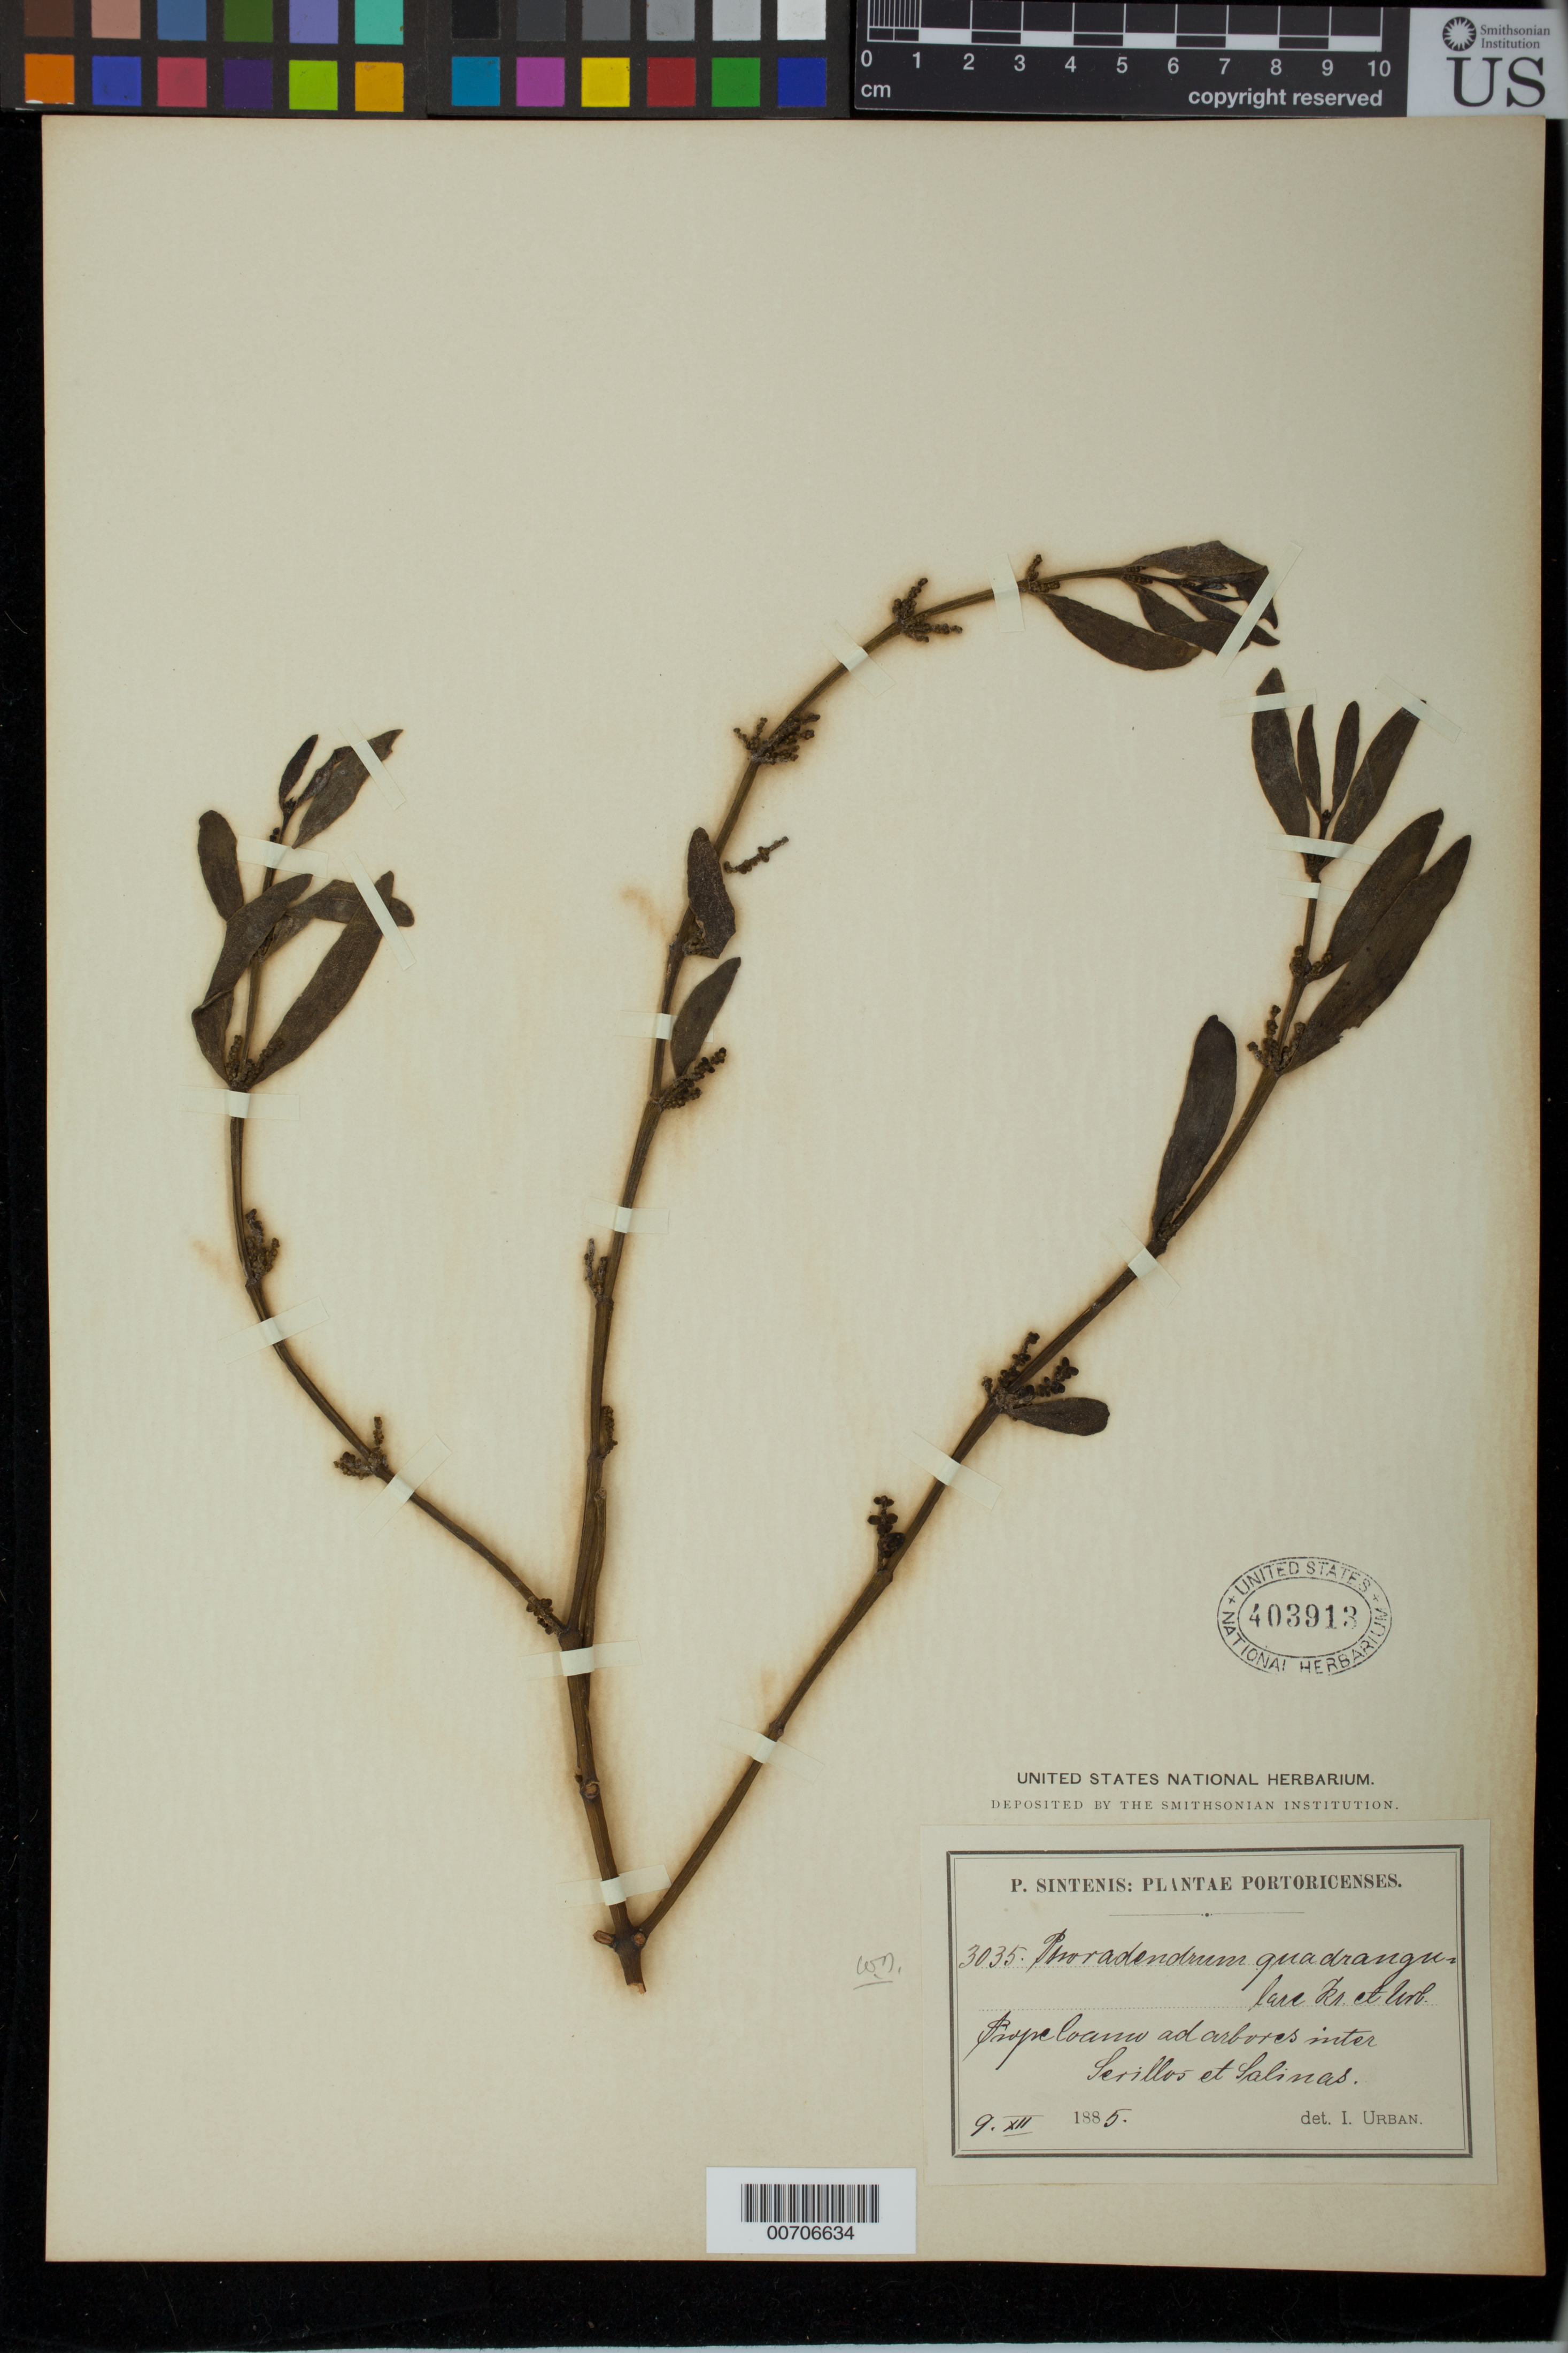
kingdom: Plantae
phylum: Tracheophyta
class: Magnoliopsida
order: Santalales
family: Viscaceae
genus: Phoradendron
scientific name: Phoradendron quadrangulare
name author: (Kunth) Griseb.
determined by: Urban, Ignatz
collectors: P. Sintenis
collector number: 3035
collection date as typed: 09 Dec 1885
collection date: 1885-12-09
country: Puerto Rico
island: Greater Antilles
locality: Prope Coamo ad arbores inter Serillos et Salinas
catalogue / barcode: US 403913